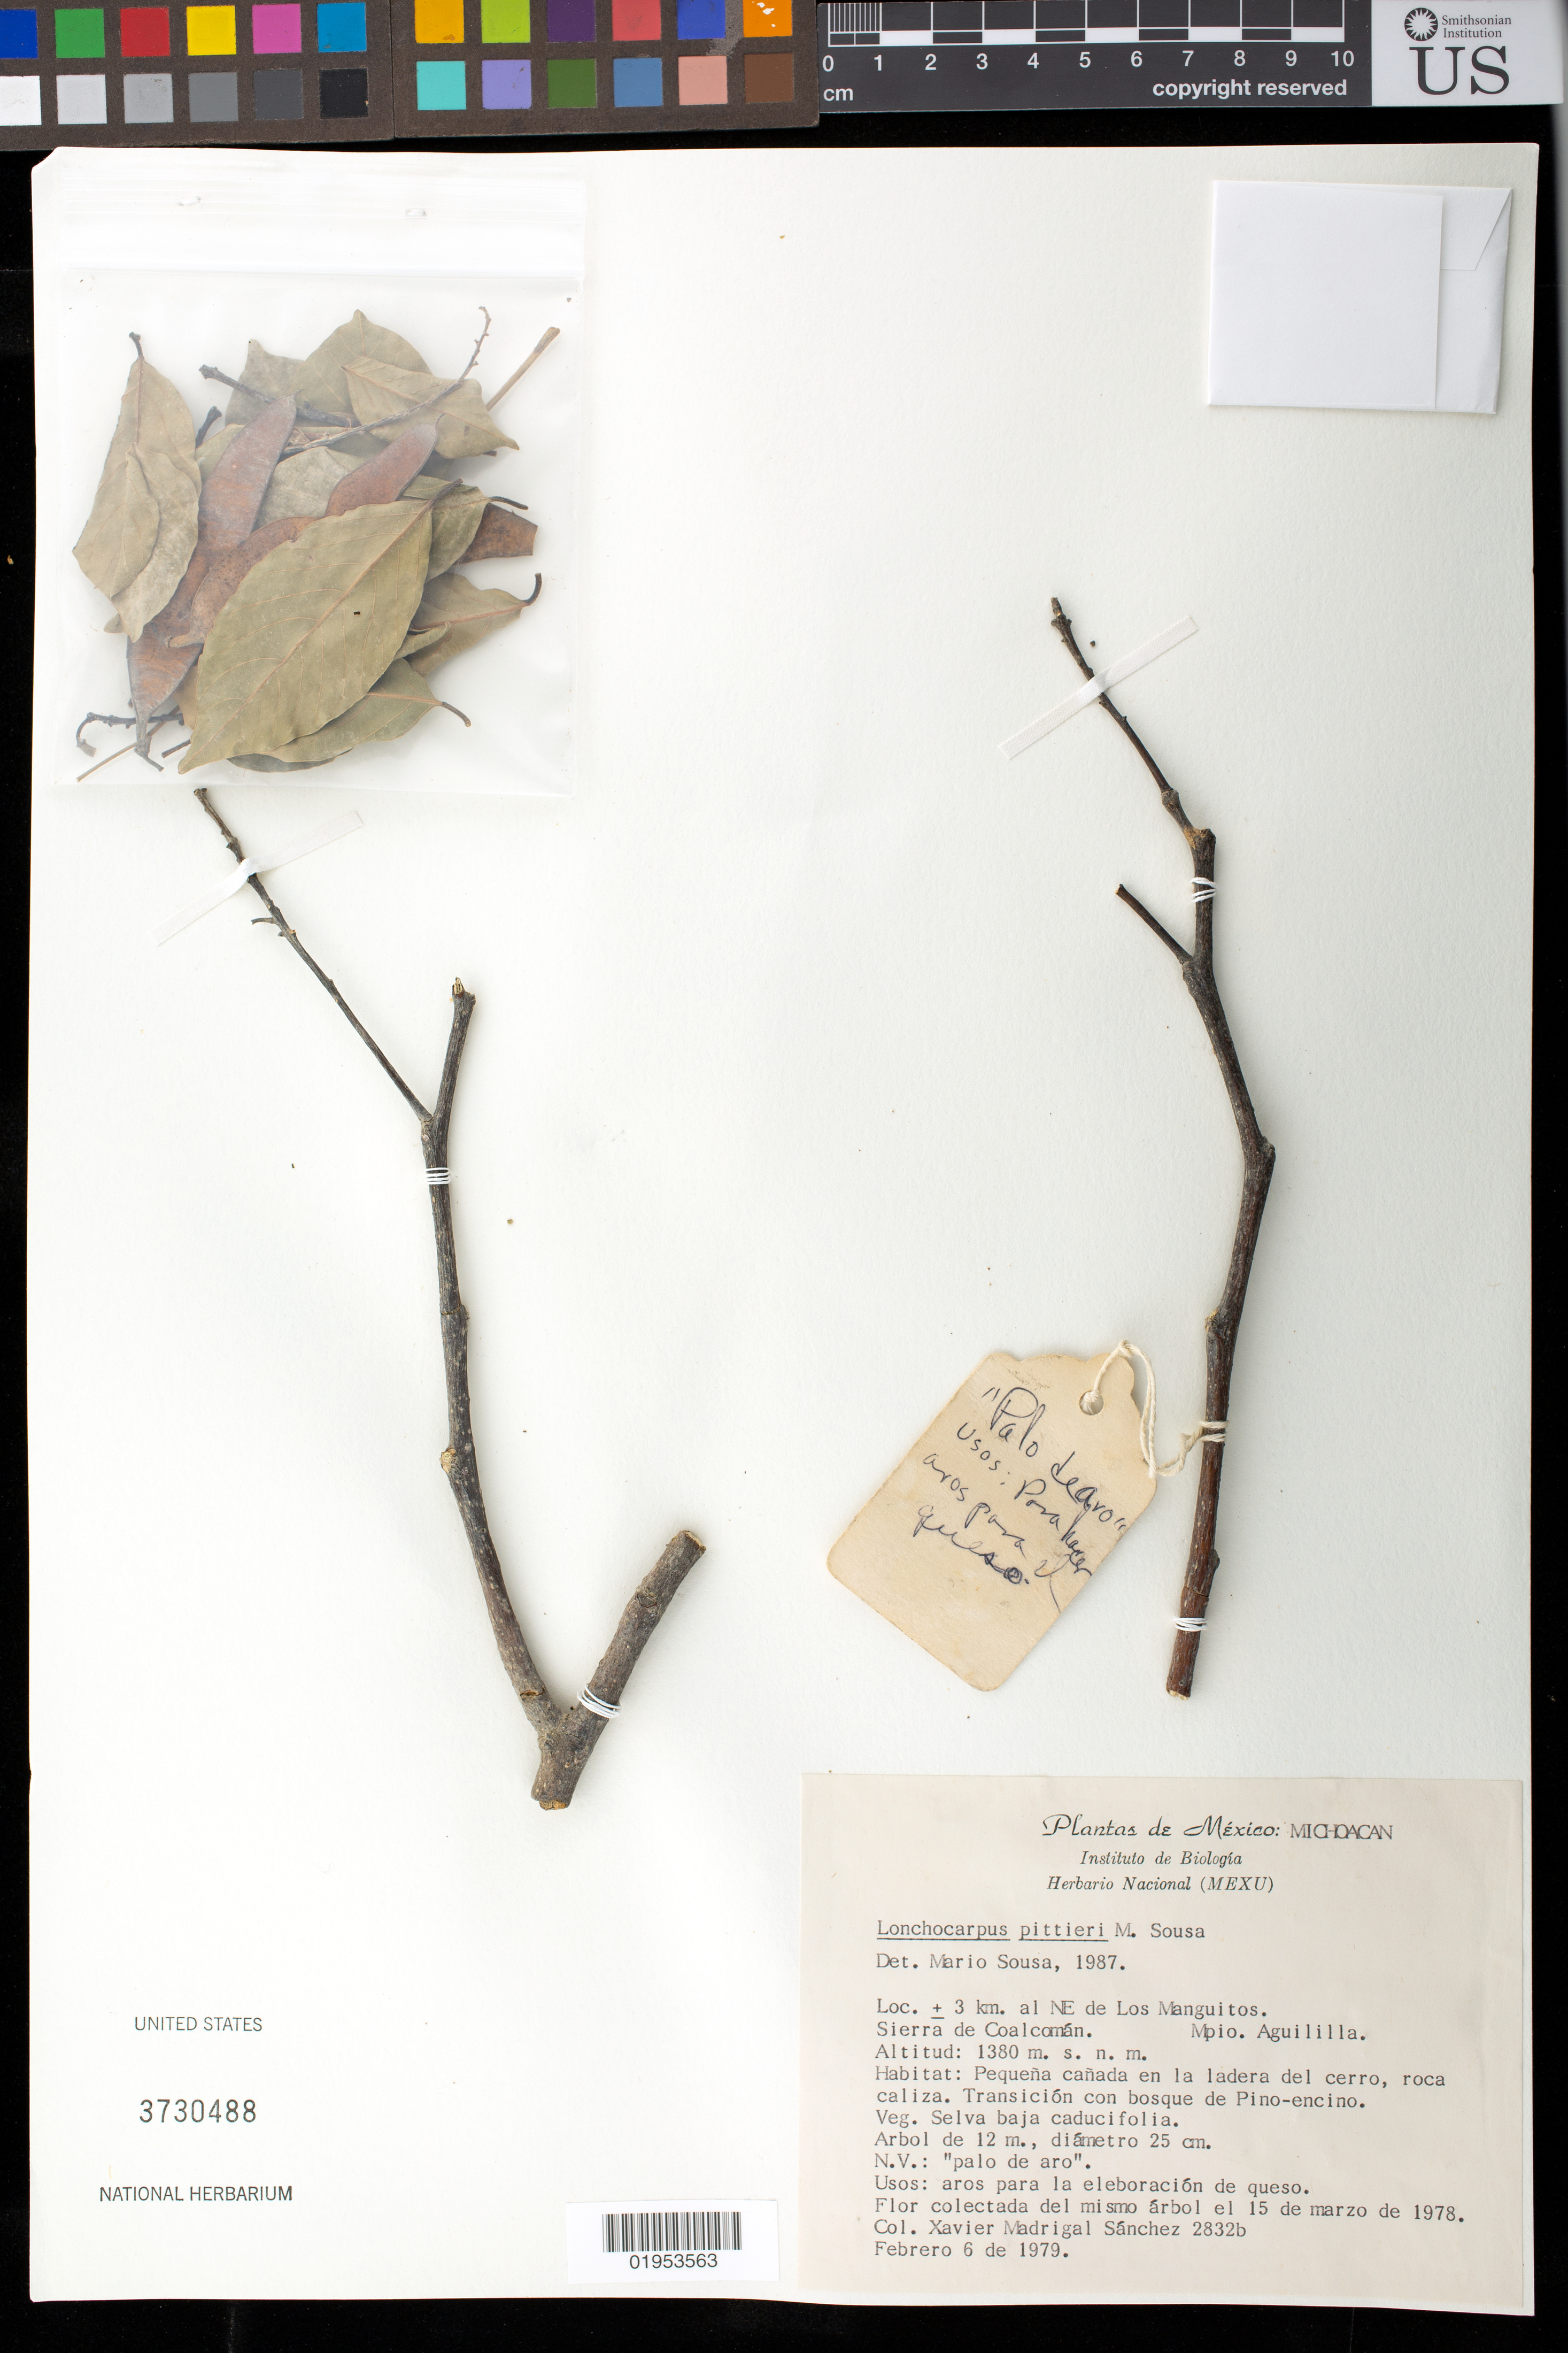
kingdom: Plantae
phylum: Tracheophyta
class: Magnoliopsida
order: Fabales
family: Fabaceae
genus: Lonchocarpus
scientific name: Lonchocarpus pittieri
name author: M. Sousa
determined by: Sousa, Mario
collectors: X. Sánchez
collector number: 2832b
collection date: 1979-02-06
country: Mexico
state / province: Michoacán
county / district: Aguililla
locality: ±3 km al NE de Los Manguitos, Sierra de Coalcomán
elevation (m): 1380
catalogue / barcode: US 3730488